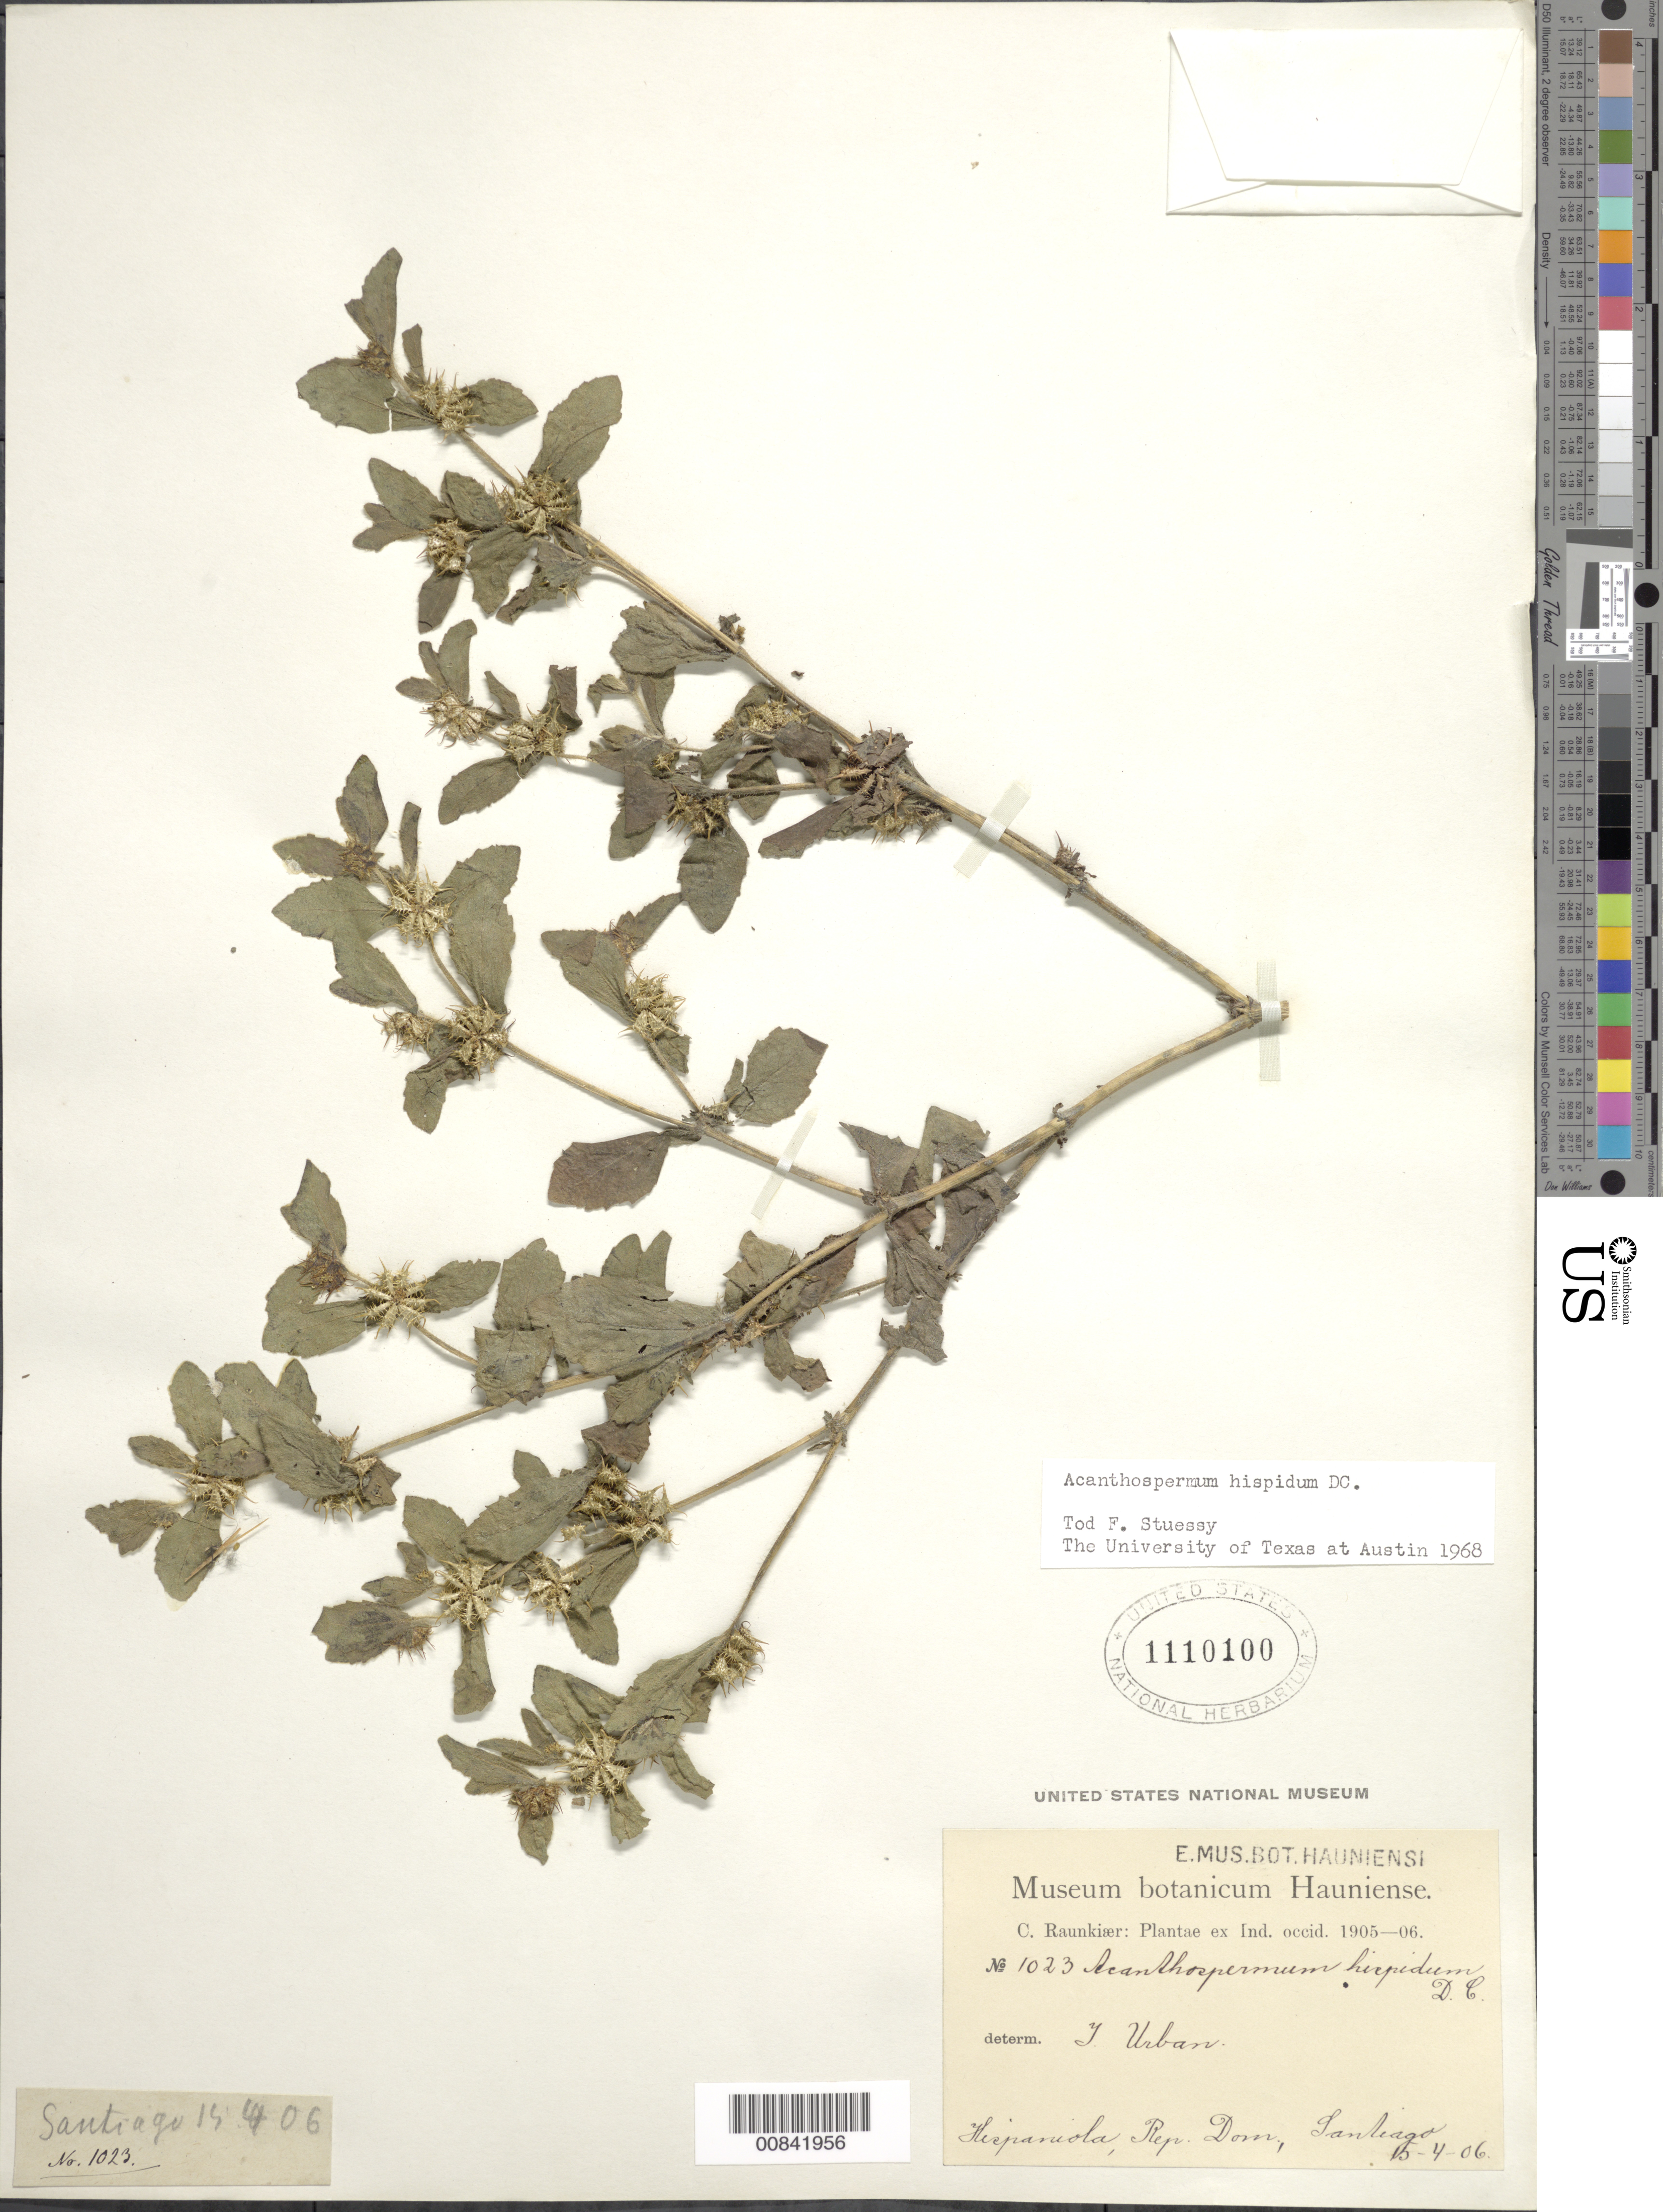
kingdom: Plantae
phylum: Tracheophyta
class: Magnoliopsida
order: Asterales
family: Asteraceae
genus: Acanthospermum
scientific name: Acanthospermum hispidum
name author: DC.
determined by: Stuessy, T. F.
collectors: C. C. Raunkiaer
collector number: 1023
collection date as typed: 15 Apr 1906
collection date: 1906-04-15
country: Dominican Republic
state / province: Santiago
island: Hispaniola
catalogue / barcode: US 1110100